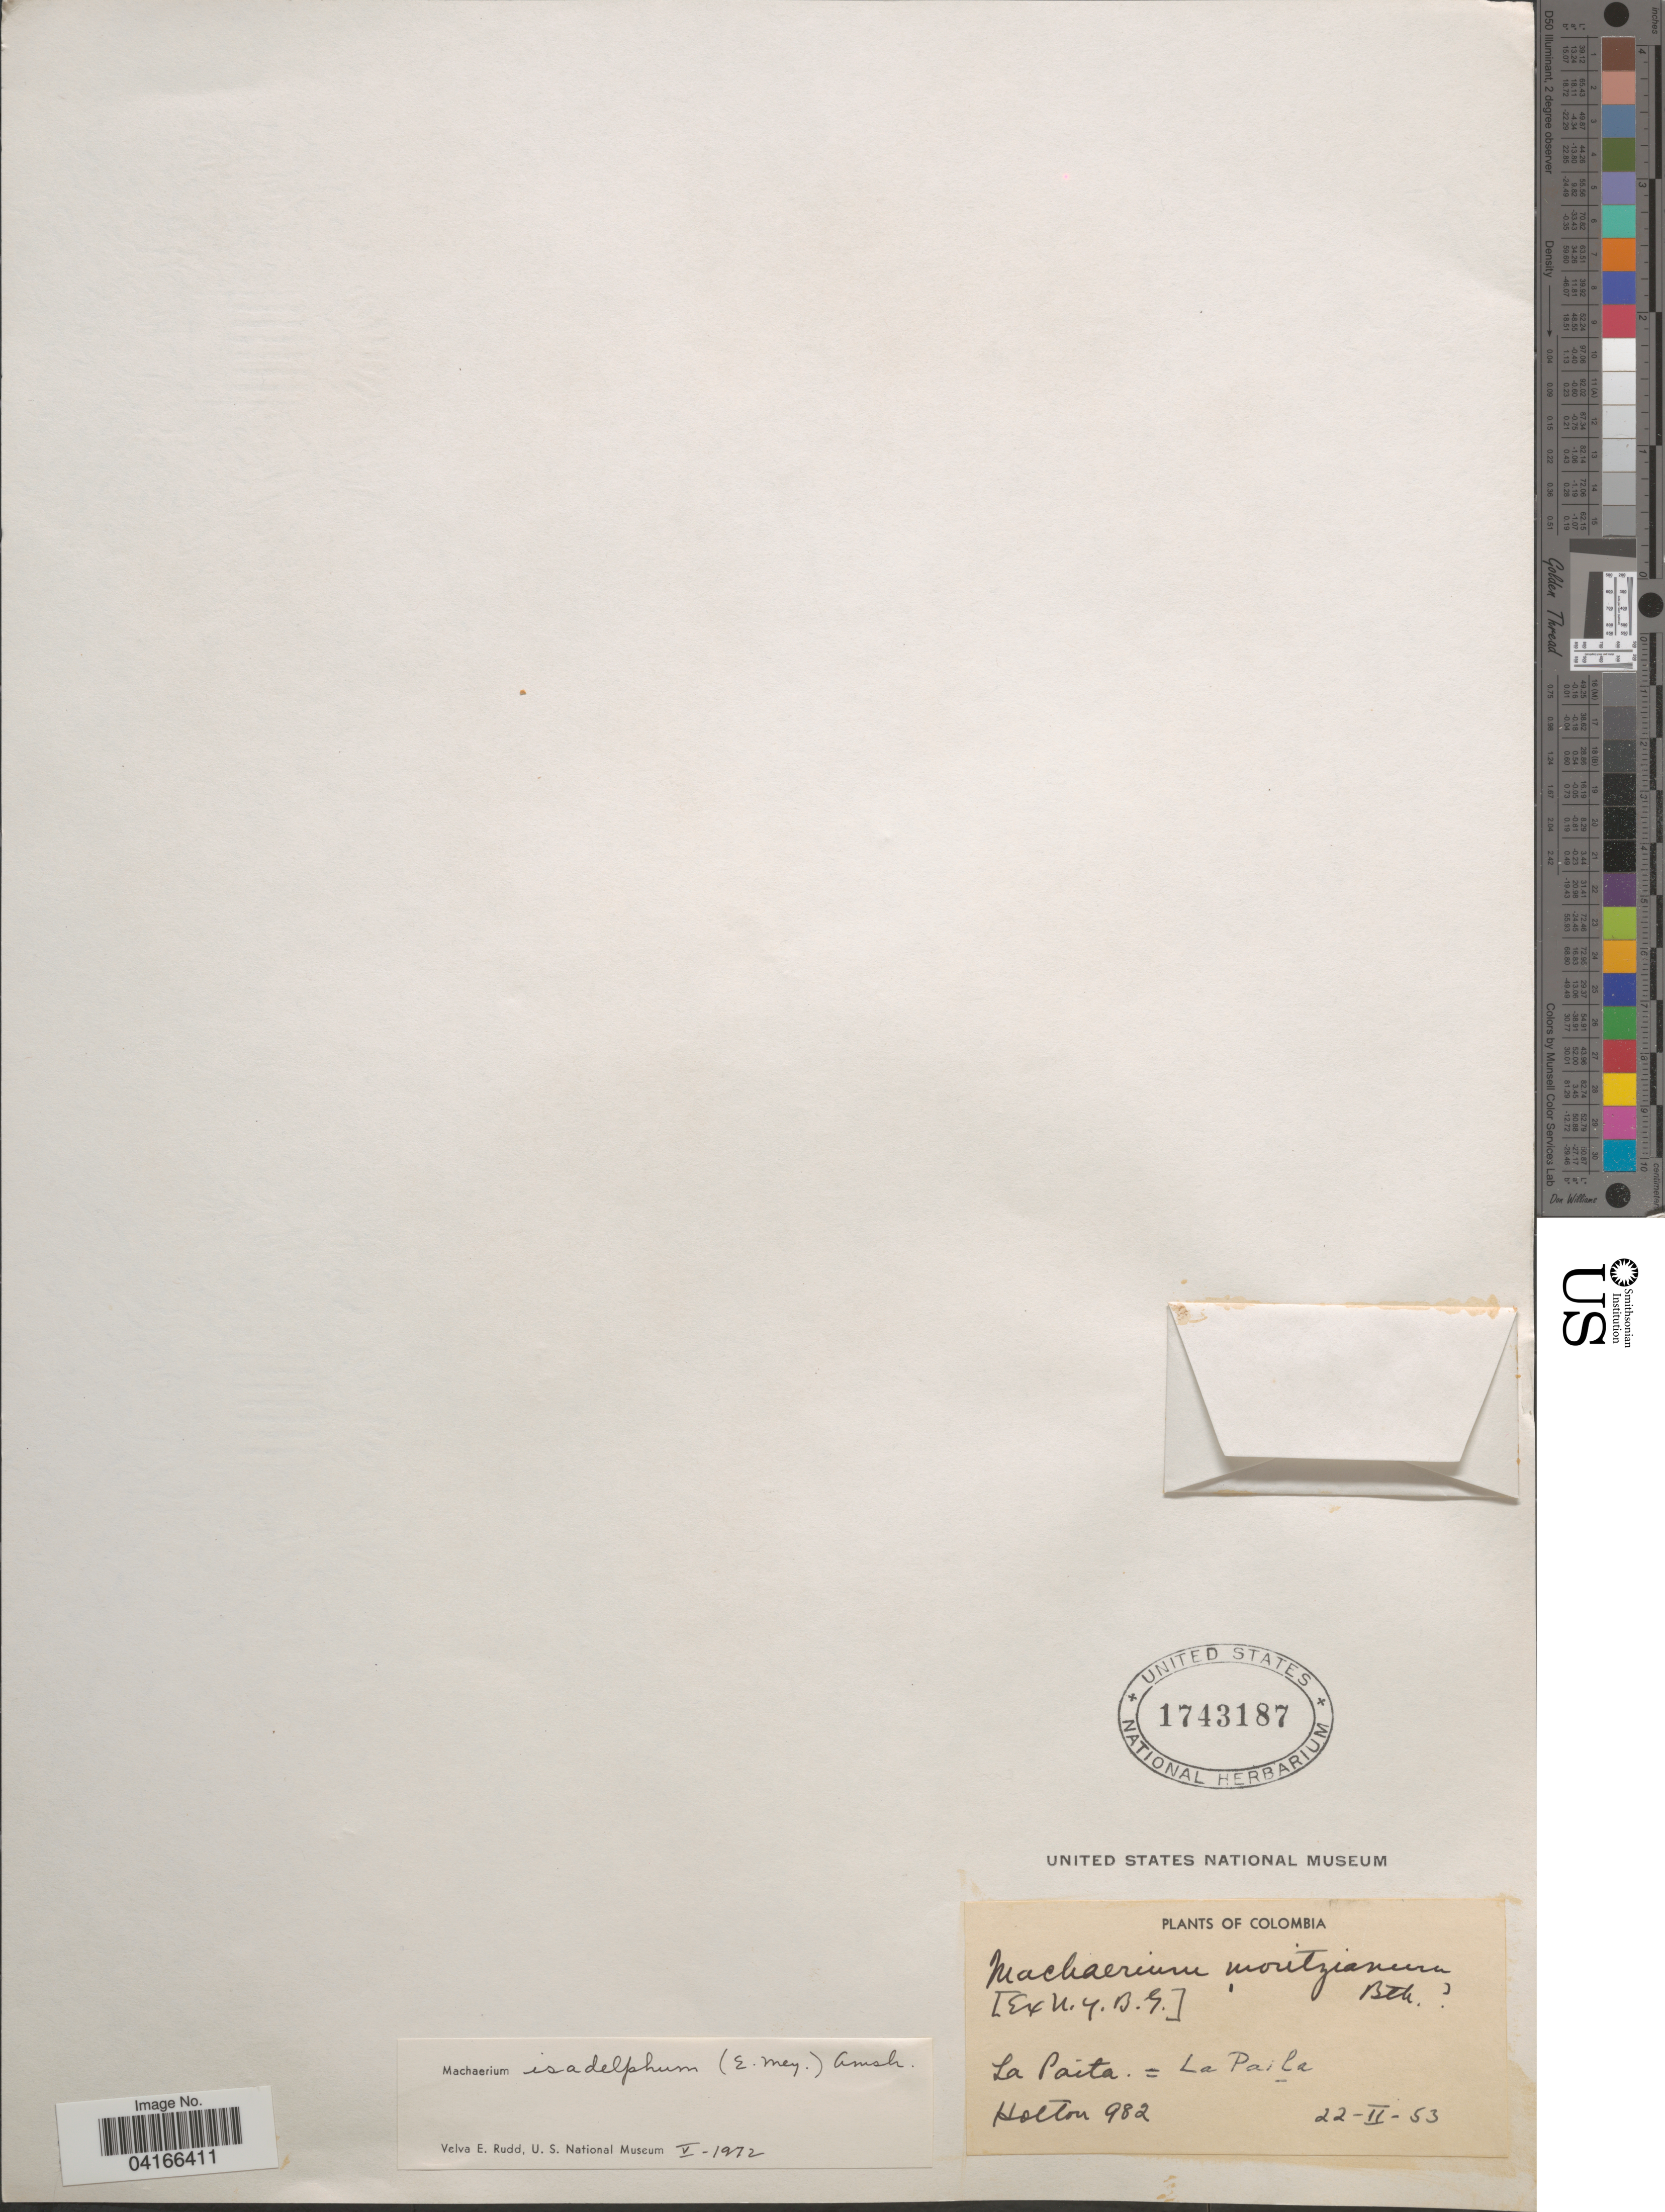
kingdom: Plantae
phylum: Tracheophyta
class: Magnoliopsida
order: Fabales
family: Fabaceae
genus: Machaerium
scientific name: Machaerium isadelphum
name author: (E. Mey.) Amshoff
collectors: -. Holton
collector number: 982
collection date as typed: Transcribed d/m/y: 22/2/53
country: Colombia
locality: La Paita = La Paila.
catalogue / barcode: US 1743187